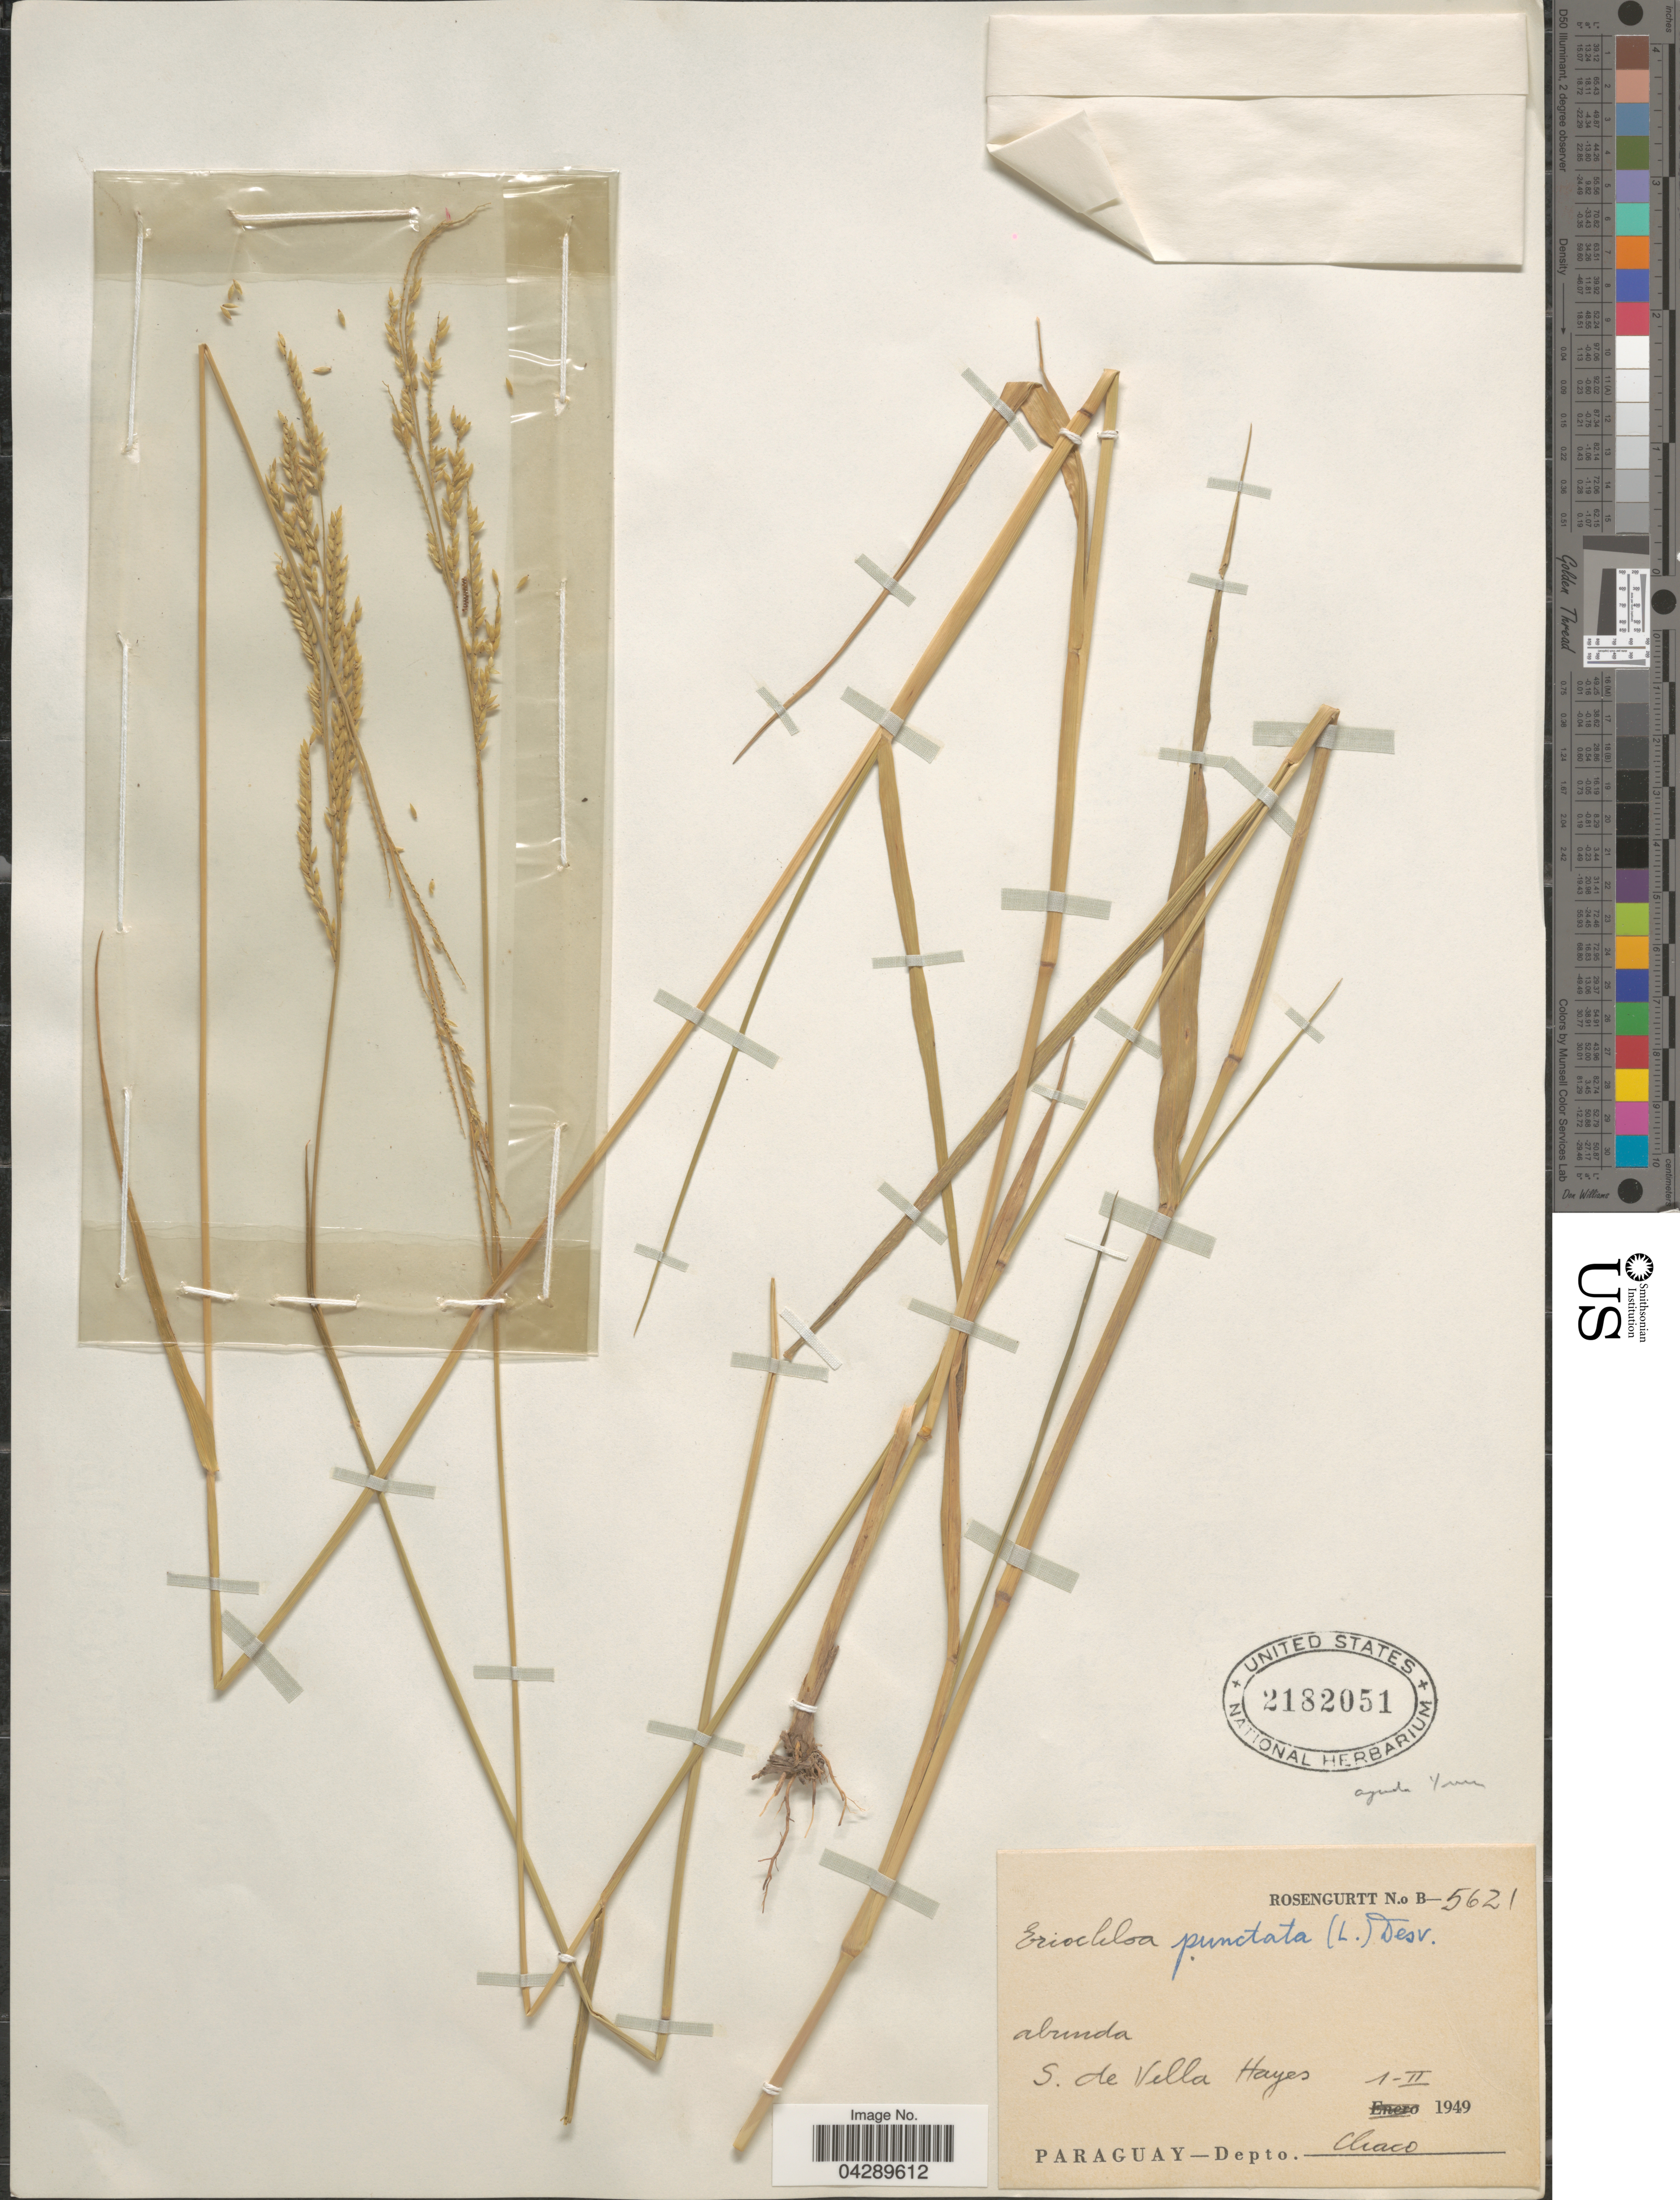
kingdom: Plantae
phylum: Tracheophyta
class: Liliopsida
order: Poales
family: Poaceae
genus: Eriochloa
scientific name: Eriochloa punctata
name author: (L.) Desv. ex Ham.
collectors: Rosengurtt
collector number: B-5621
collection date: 1949-02-01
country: Paraguay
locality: S. de Villa Hayes. Depto. Chaco.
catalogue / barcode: US 2182051